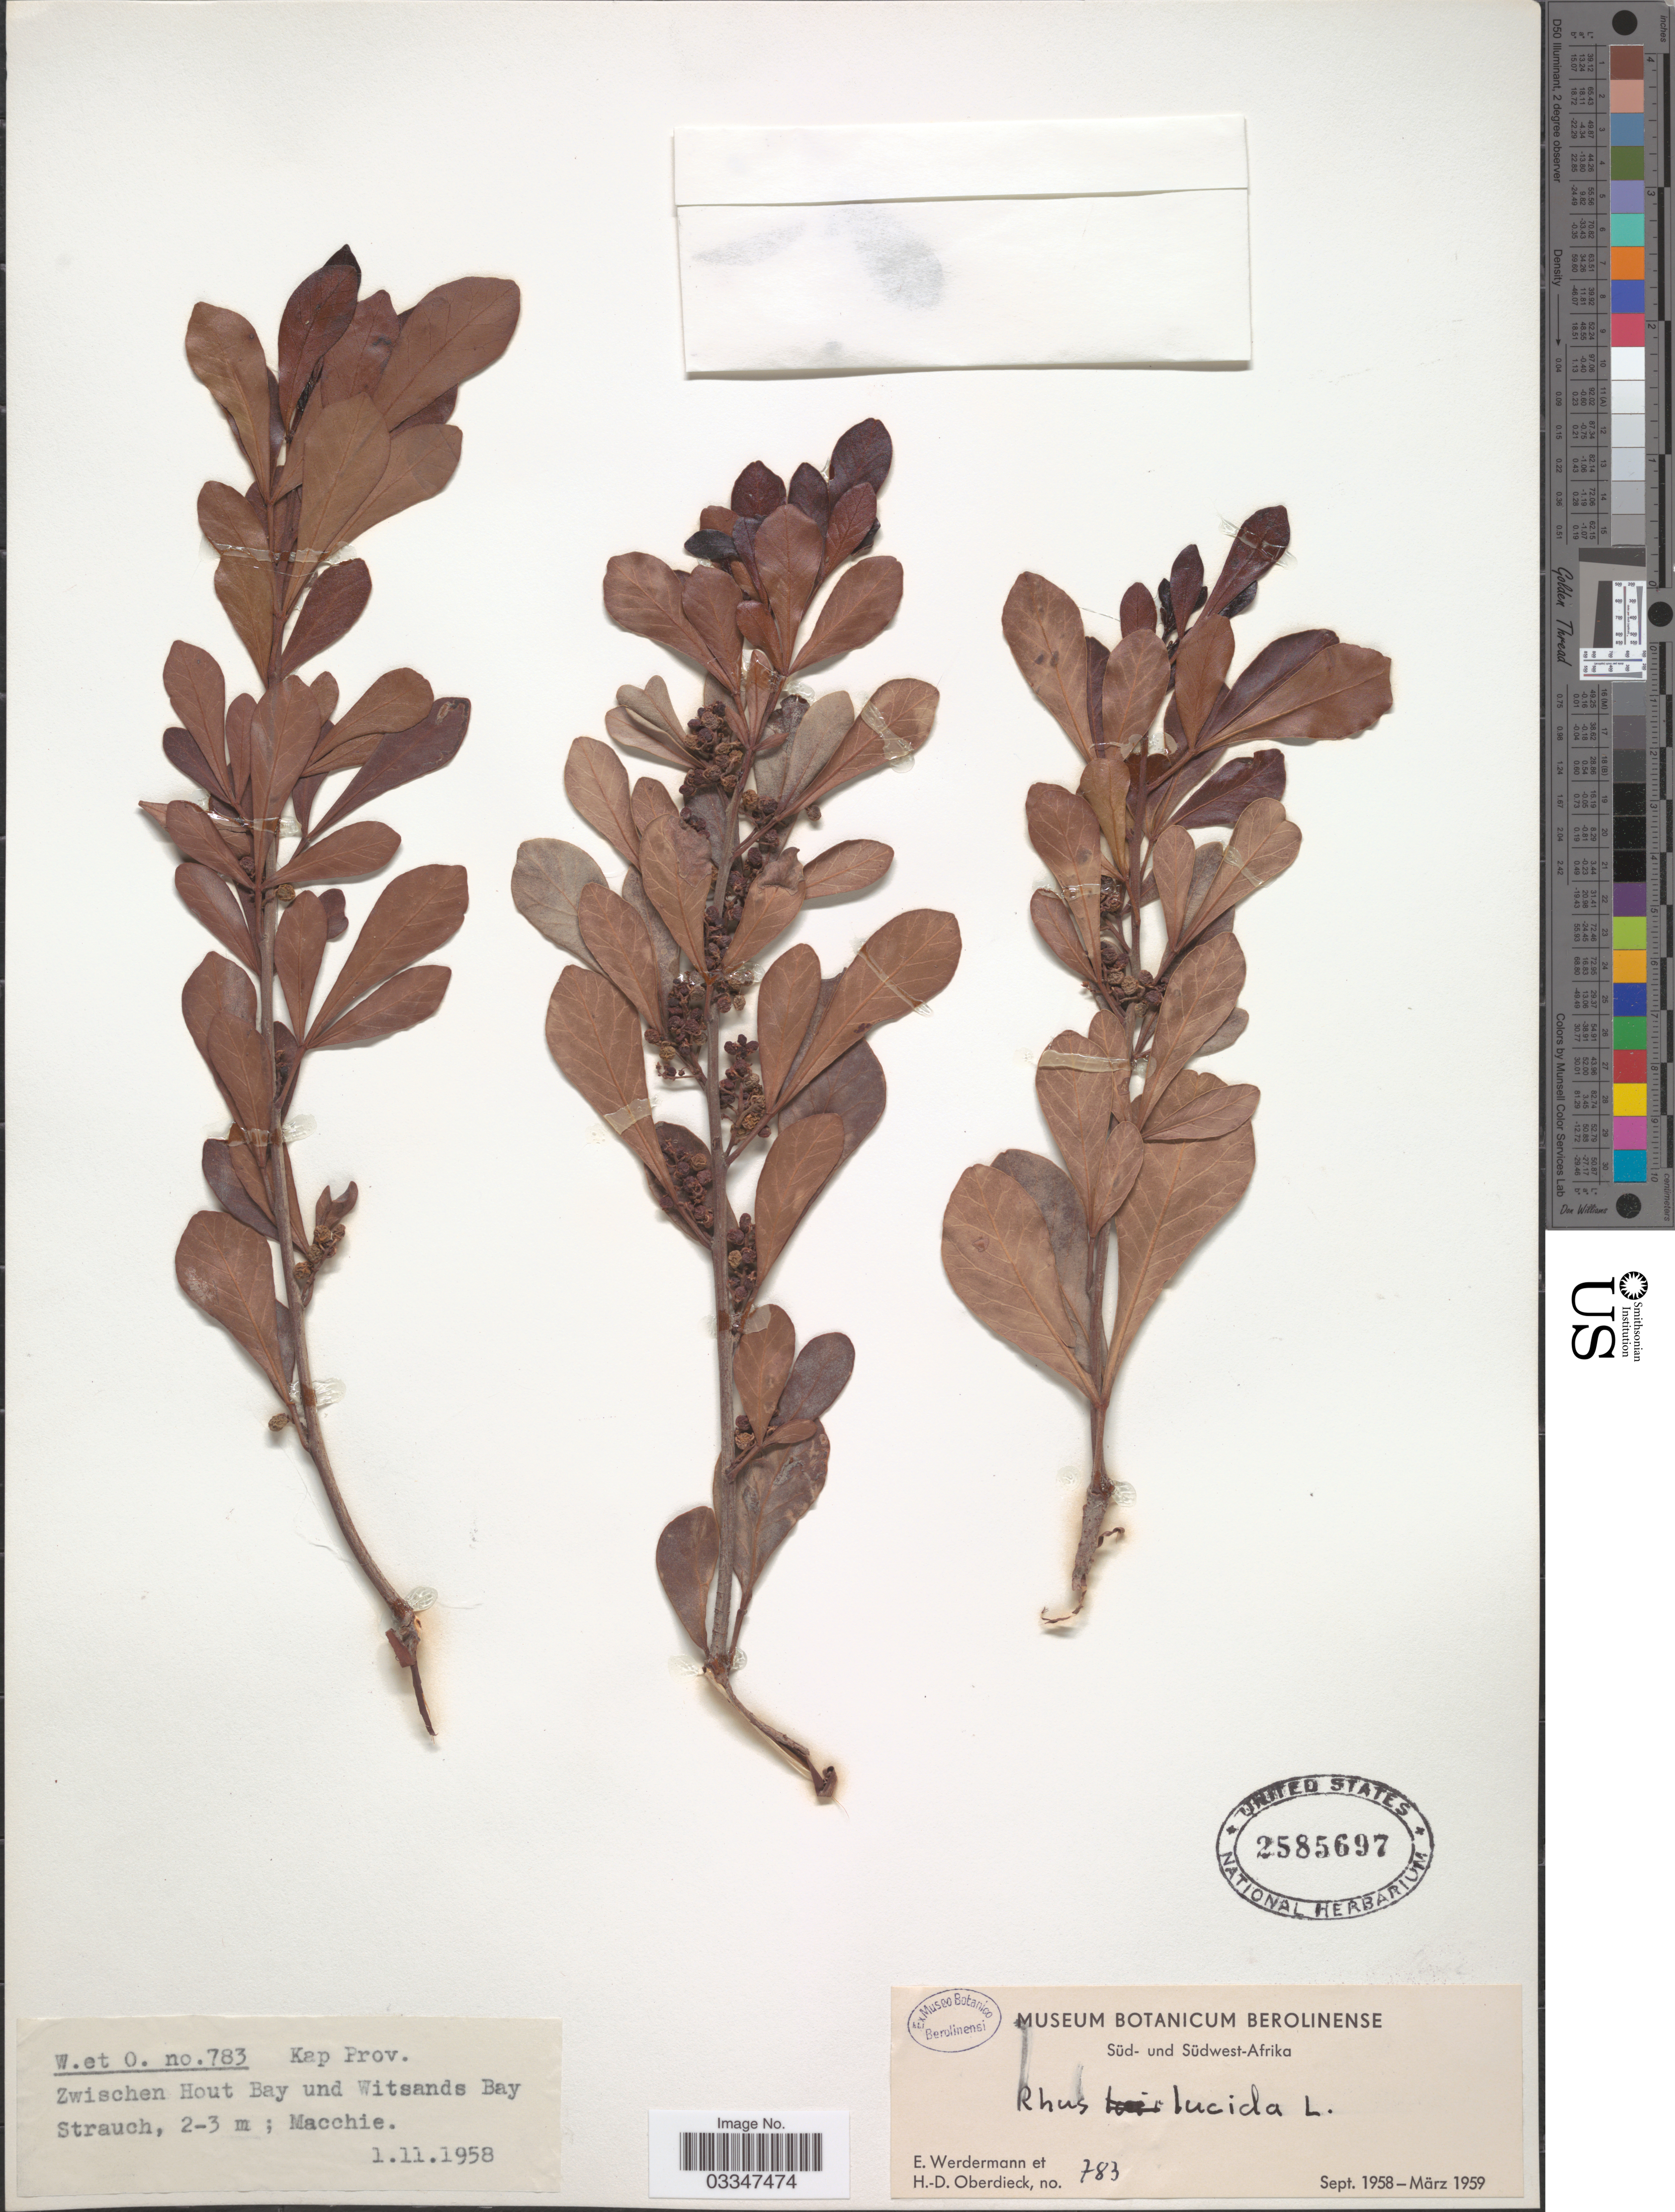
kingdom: Plantae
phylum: Tracheophyta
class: Magnoliopsida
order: Sapindales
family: Anacardiaceae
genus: Rhus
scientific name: Rhus lucida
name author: L.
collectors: E. Werdermann & H. Oberdieck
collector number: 783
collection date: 1958-11-01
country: South Africa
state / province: Western Cape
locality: Kap Prov. Zwischen Hout Bay und Witsands Bay.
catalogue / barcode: US 2585697